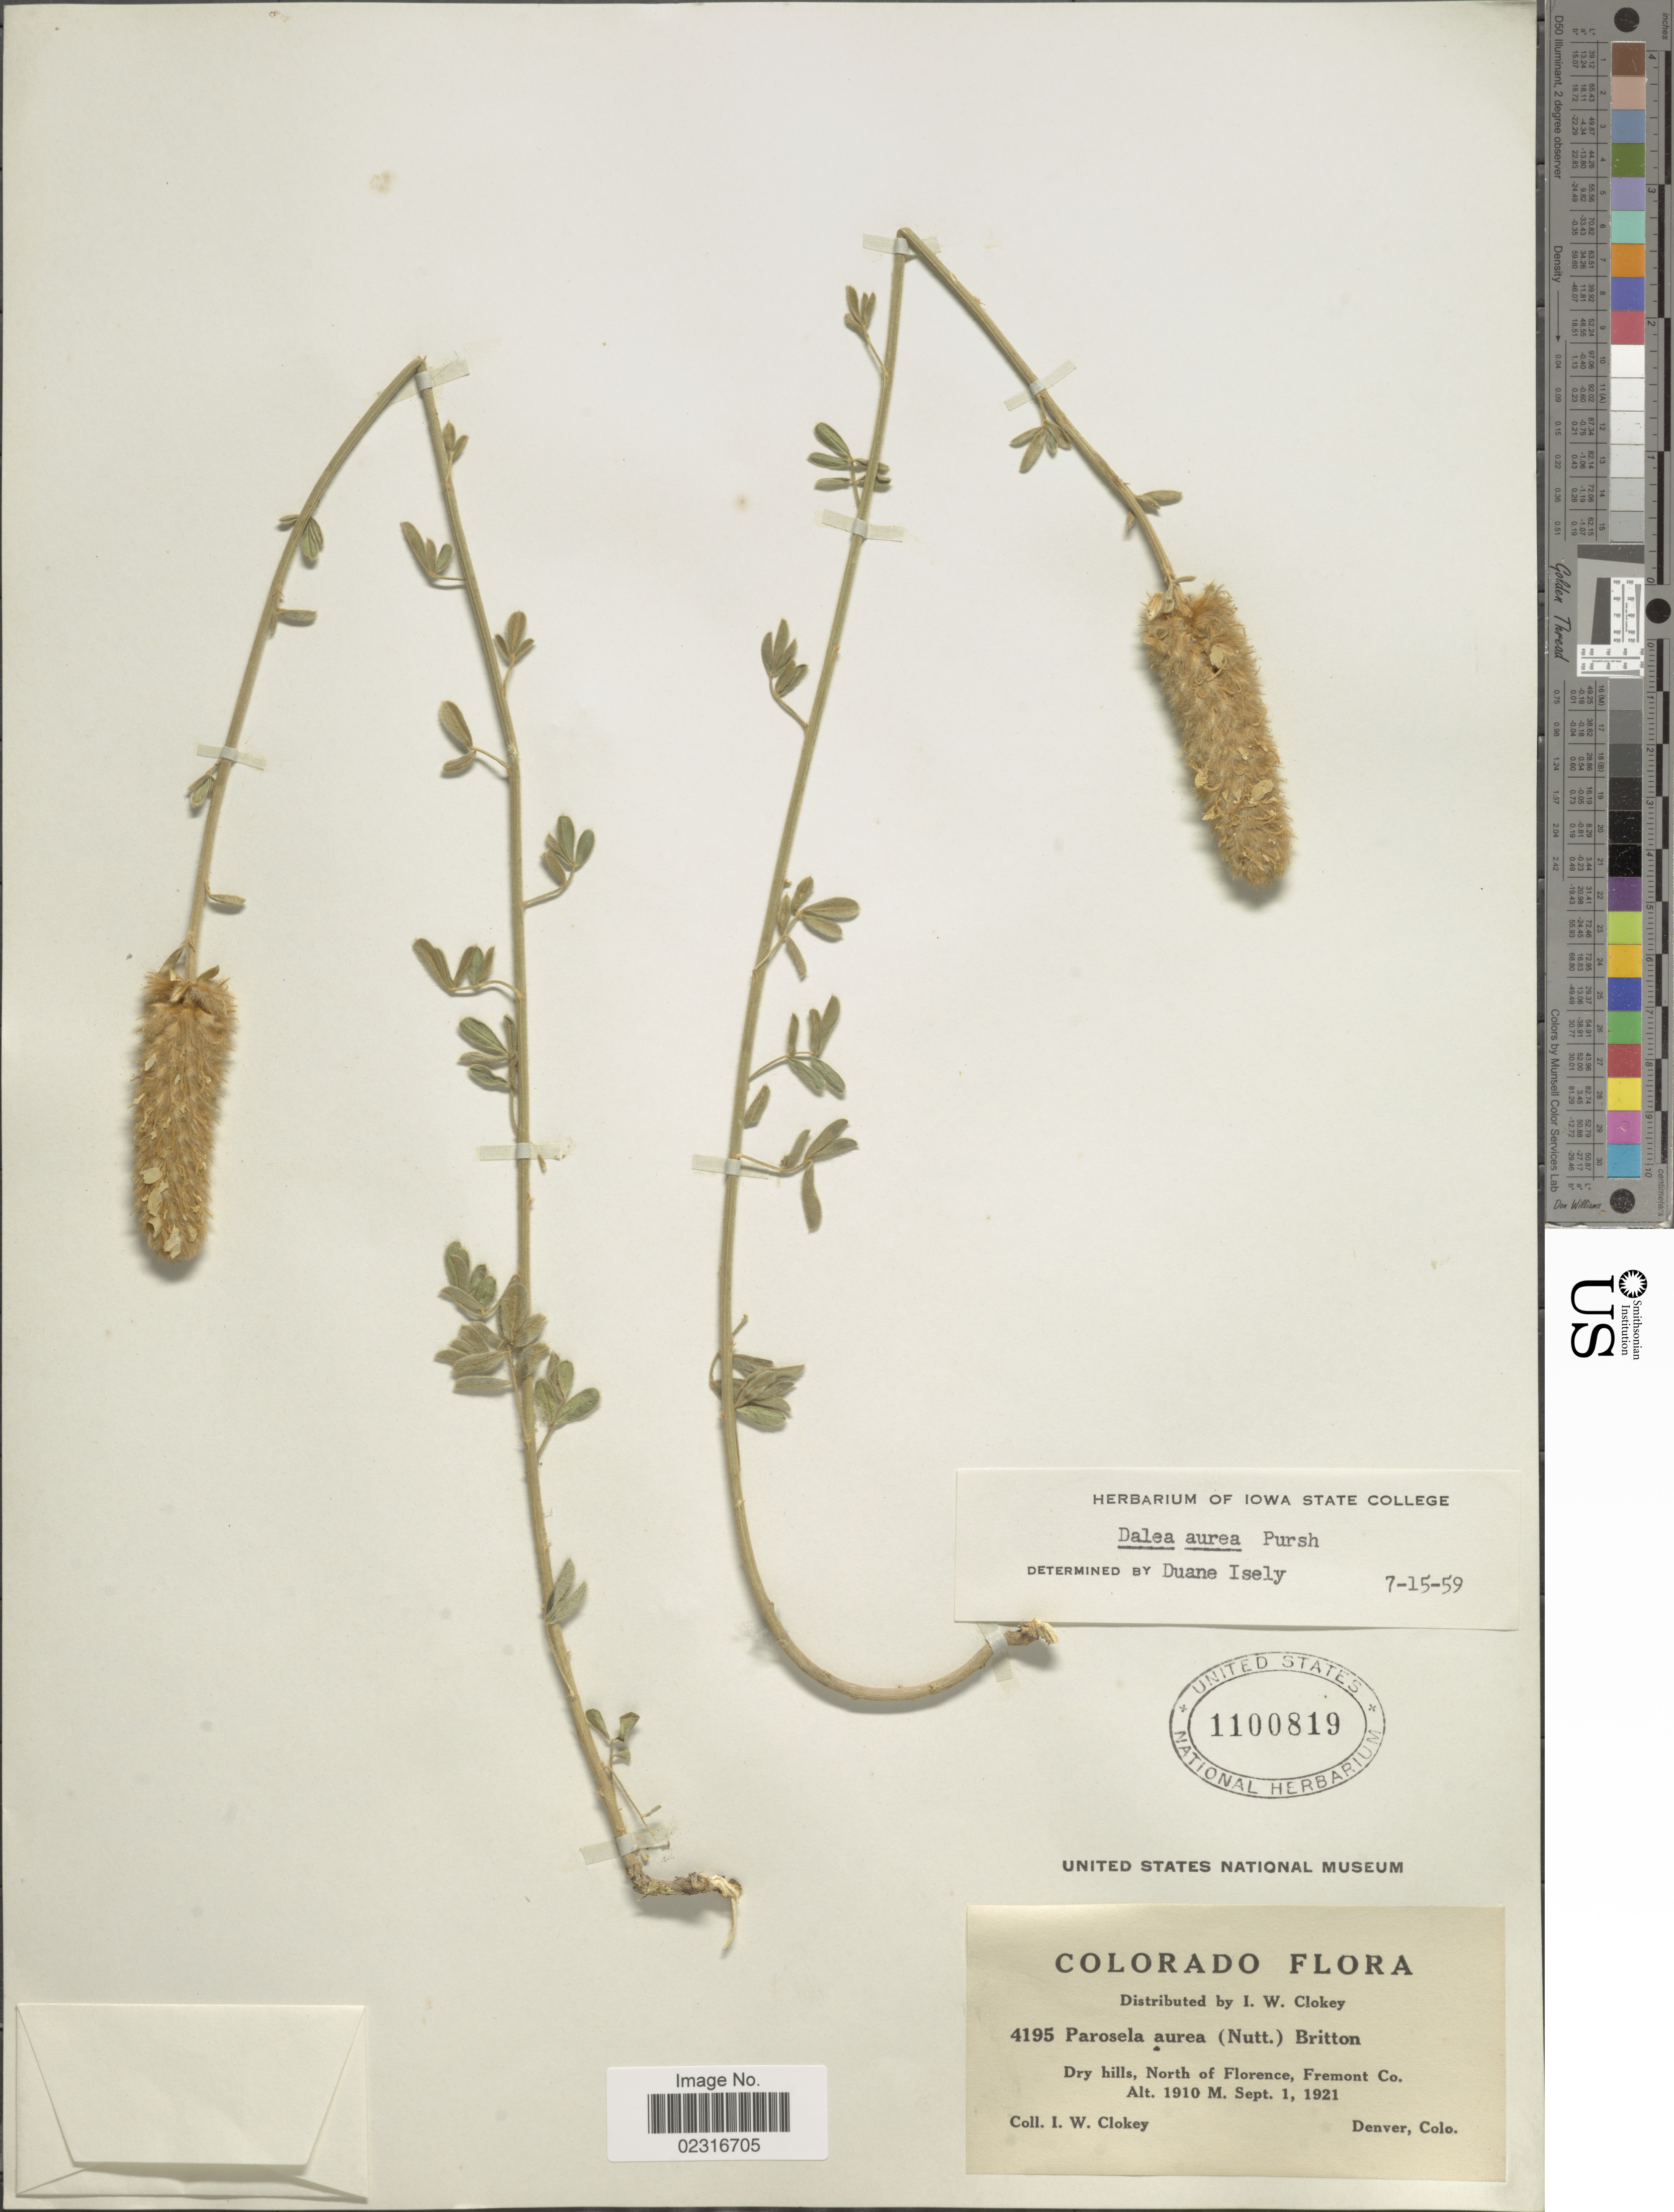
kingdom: Plantae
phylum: Tracheophyta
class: Magnoliopsida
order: Fabales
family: Fabaceae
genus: Dalea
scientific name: Dalea aurea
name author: Nutt. ex Pursh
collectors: I. W. Clokey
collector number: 4195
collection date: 1921-09-01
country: United States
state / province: Colorado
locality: North of Florence, Fremont Co. Denver, Colo.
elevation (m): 1910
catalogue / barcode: US 1100819